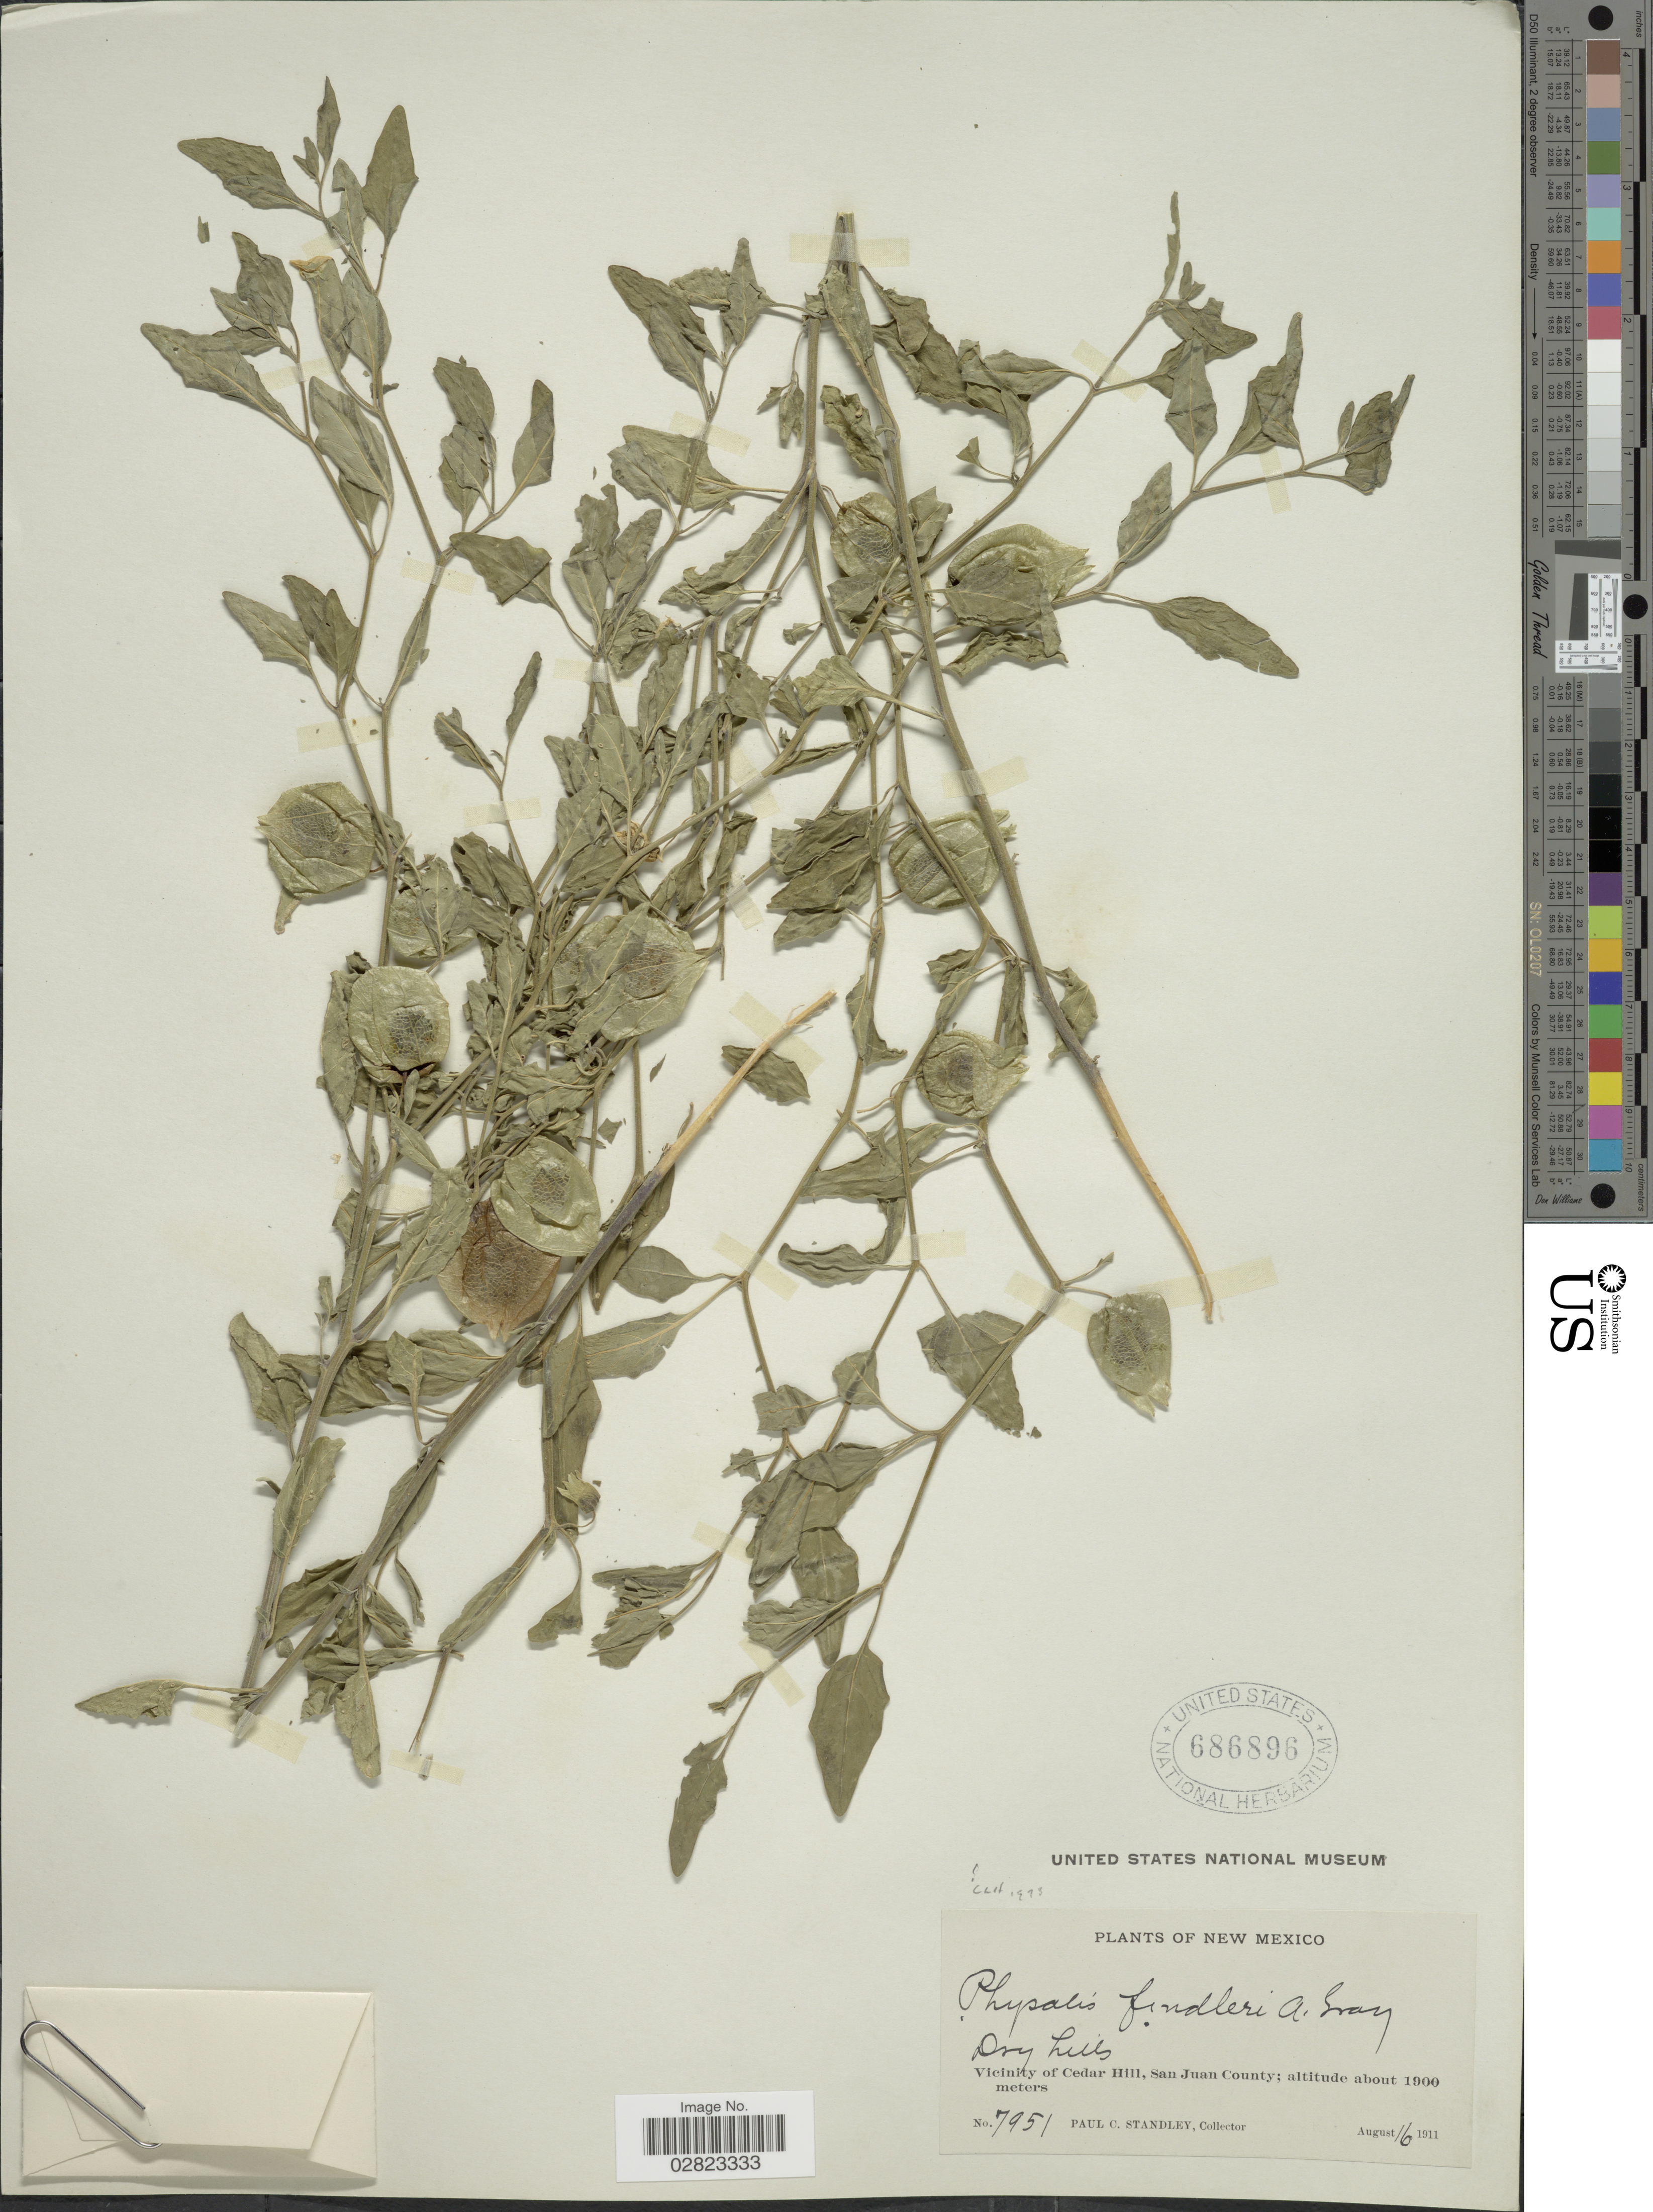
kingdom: Plantae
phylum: Tracheophyta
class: Magnoliopsida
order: Solanales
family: Solanaceae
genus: Physalis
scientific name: Physalis fendleri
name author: A. Gray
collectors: P. C. Standley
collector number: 7951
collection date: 1911-08-16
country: United States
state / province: New Mexico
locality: Vicinity of Cedar Hill, San Juan County.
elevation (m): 1900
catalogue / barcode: US 686896